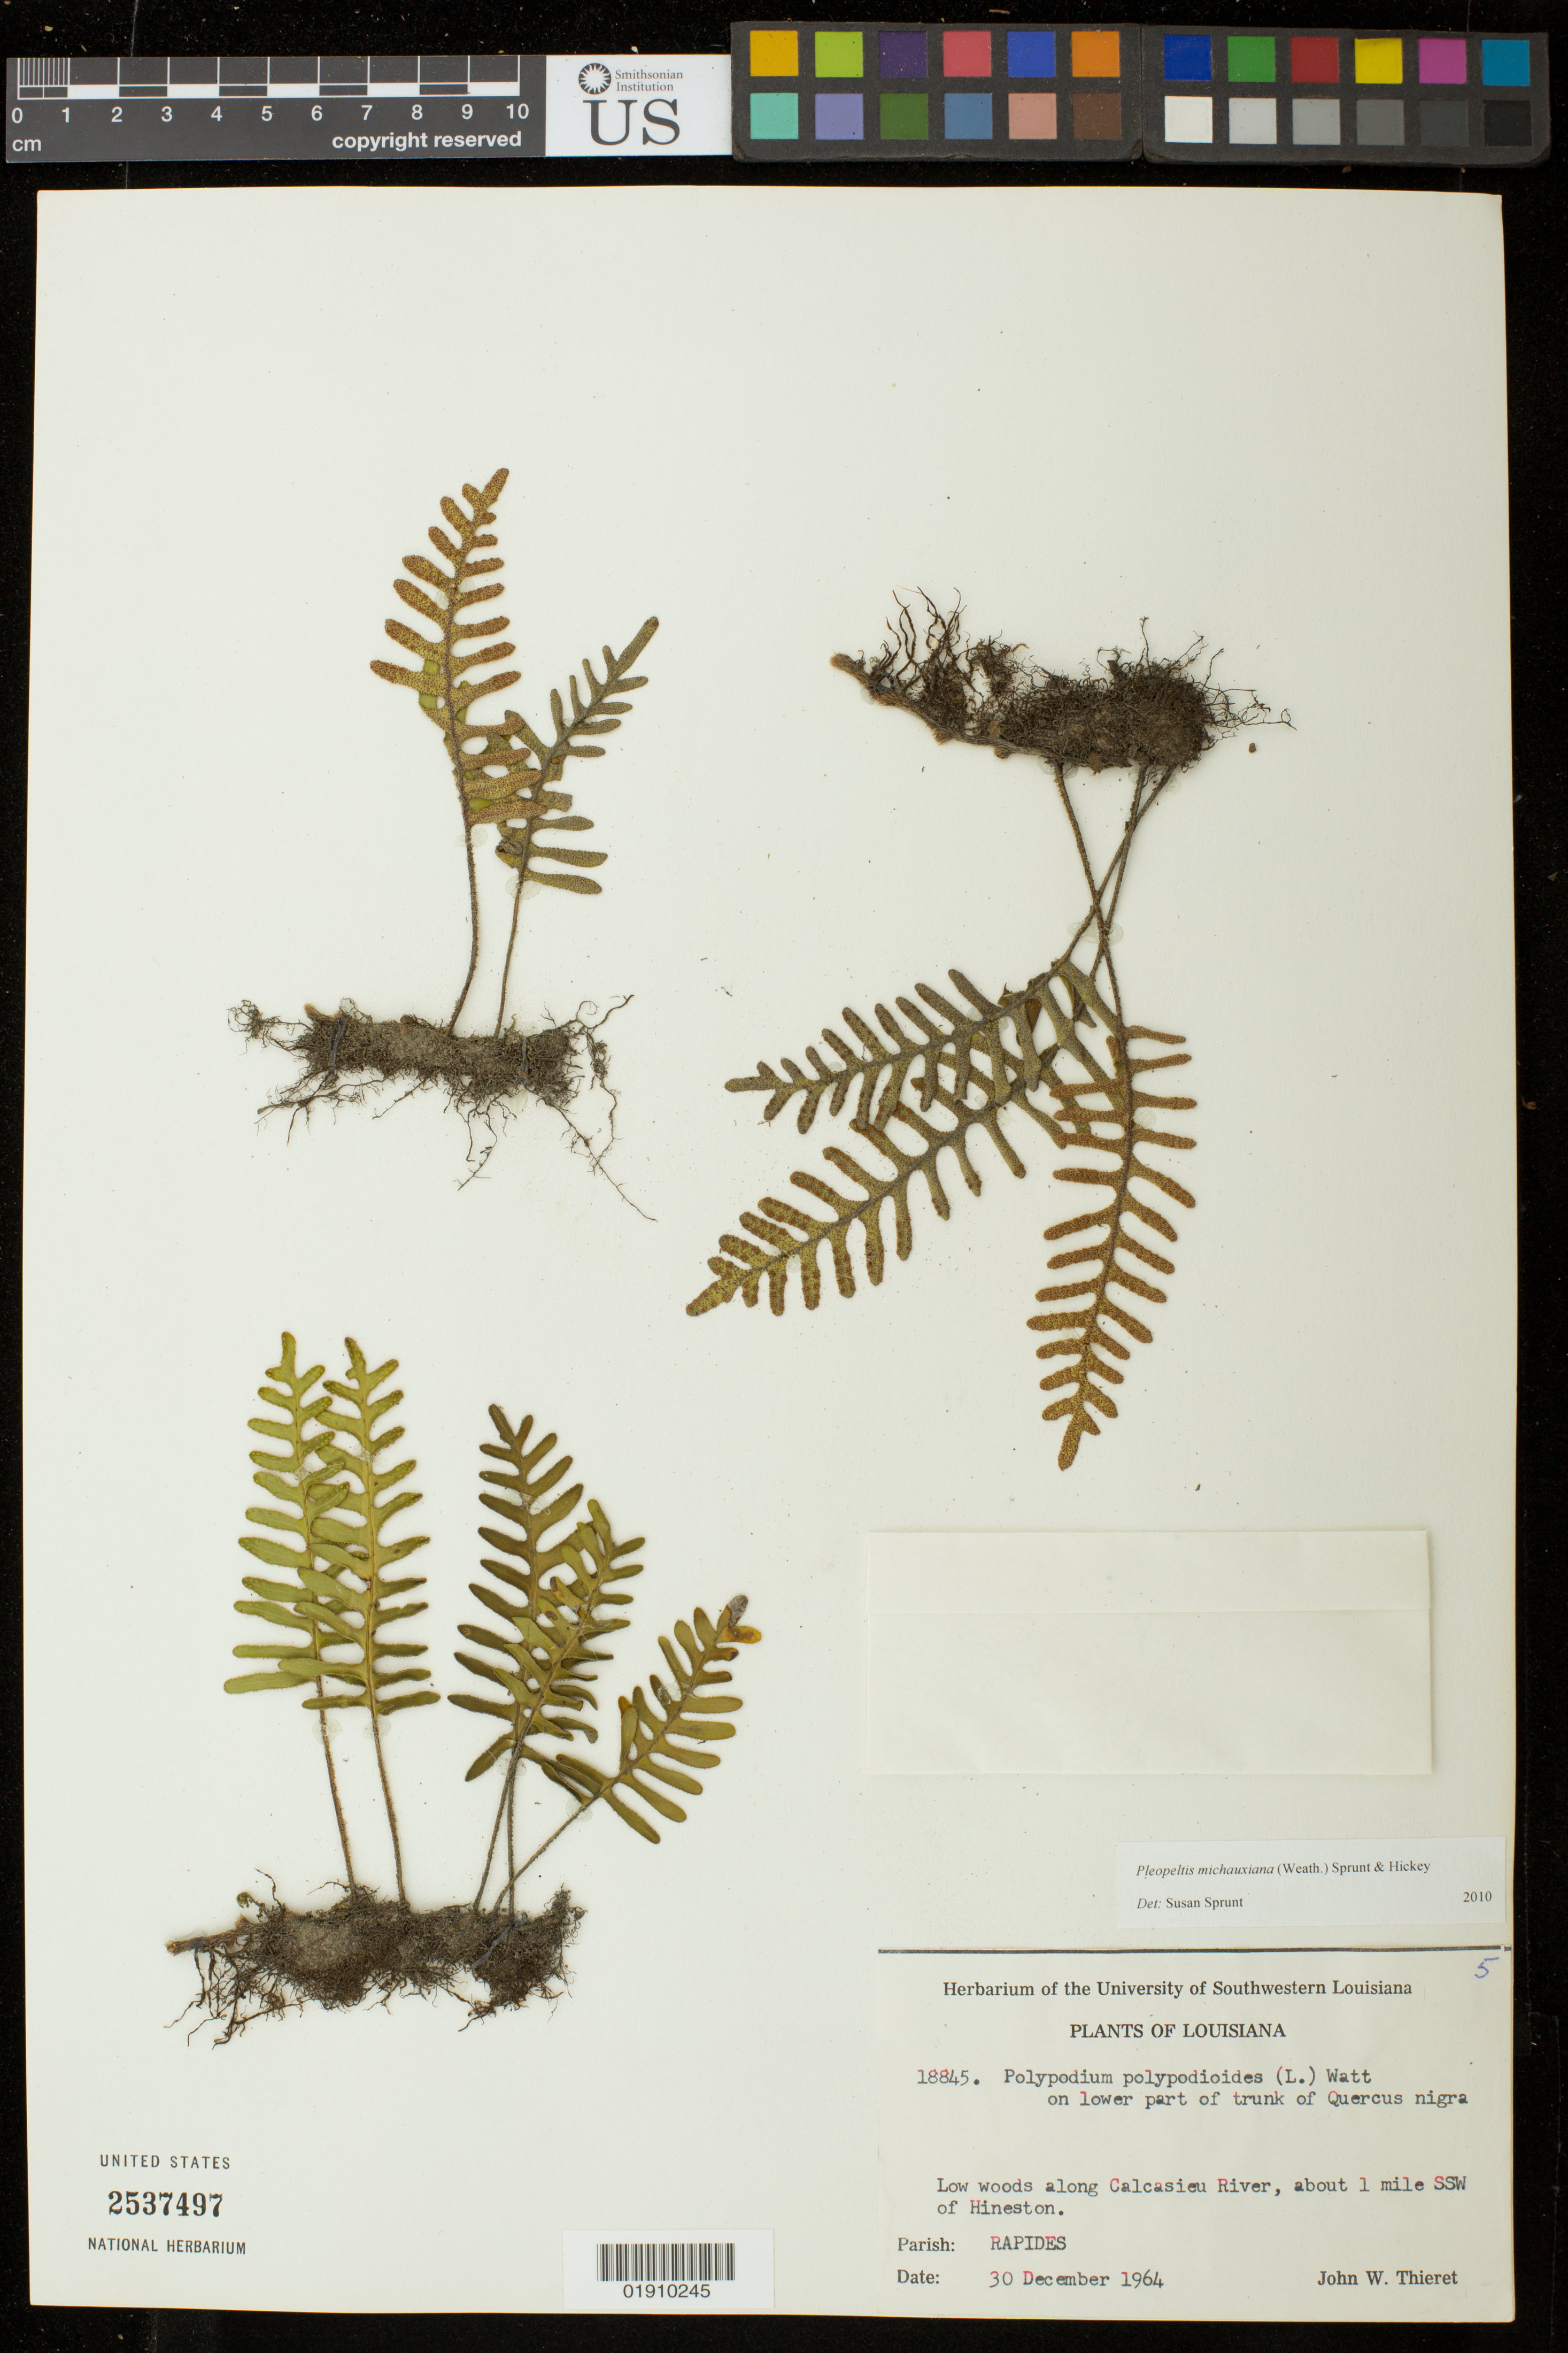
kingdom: Plantae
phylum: Tracheophyta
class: Polypodiopsida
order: Polypodiales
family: Polypodiaceae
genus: Pleopeltis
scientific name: Pleopeltis michauxiana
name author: (Weath.) Hickey & Sprunt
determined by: Sprunt, S. V.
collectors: J. W. Thieret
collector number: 18845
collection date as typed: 30 December 1964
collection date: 1964-12-30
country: United States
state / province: Louisiana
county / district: Rapides Parish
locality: Low woods along Calcasieu River, about 1 mile SSW of Hineston.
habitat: on lower part of trunk of Quercus nigra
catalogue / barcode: US 2537497